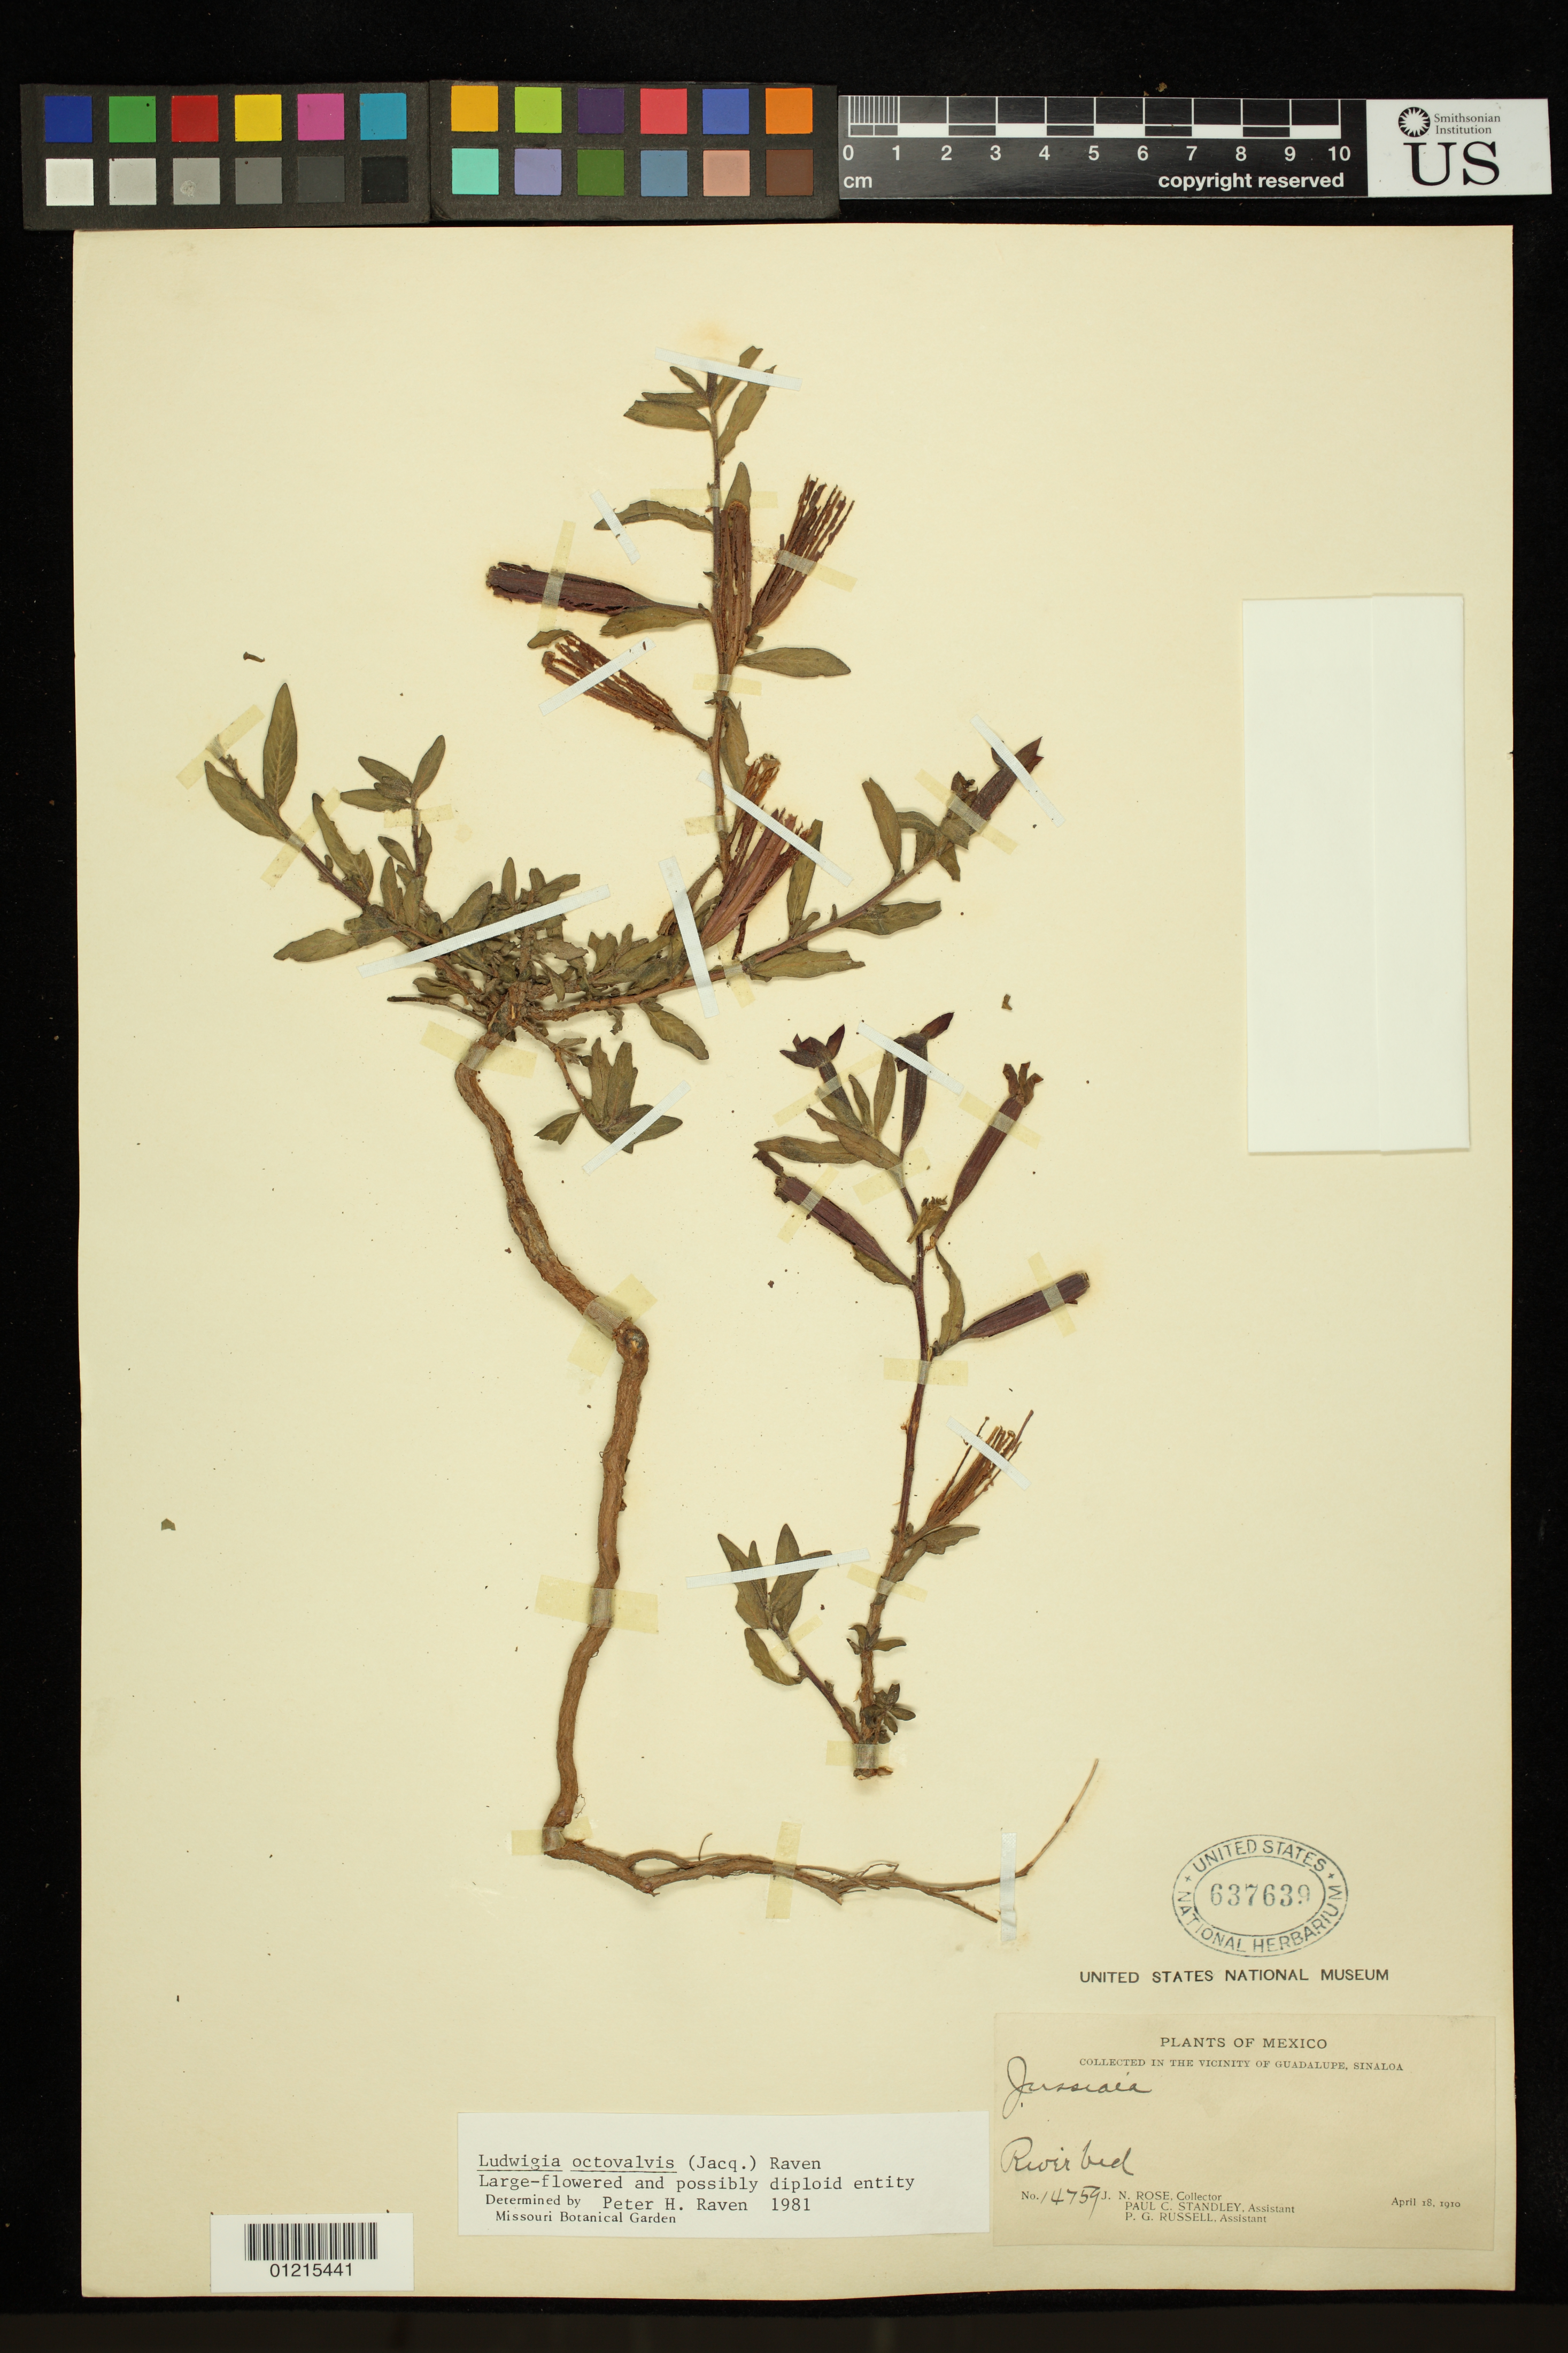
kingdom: Plantae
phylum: Tracheophyta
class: Magnoliopsida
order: Myrtales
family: Onagraceae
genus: Ludwigia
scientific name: Ludwigia octovalvis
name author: (Jacq.) P.H. Raven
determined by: Raven, P. H.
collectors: J. N. Rose, P. C. Standley & P. G. Russell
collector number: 14759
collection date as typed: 18 Apr 1910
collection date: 1910-04-18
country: Mexico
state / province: Sinaloa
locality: Vicinity of Guadalupe.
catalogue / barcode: US 637639